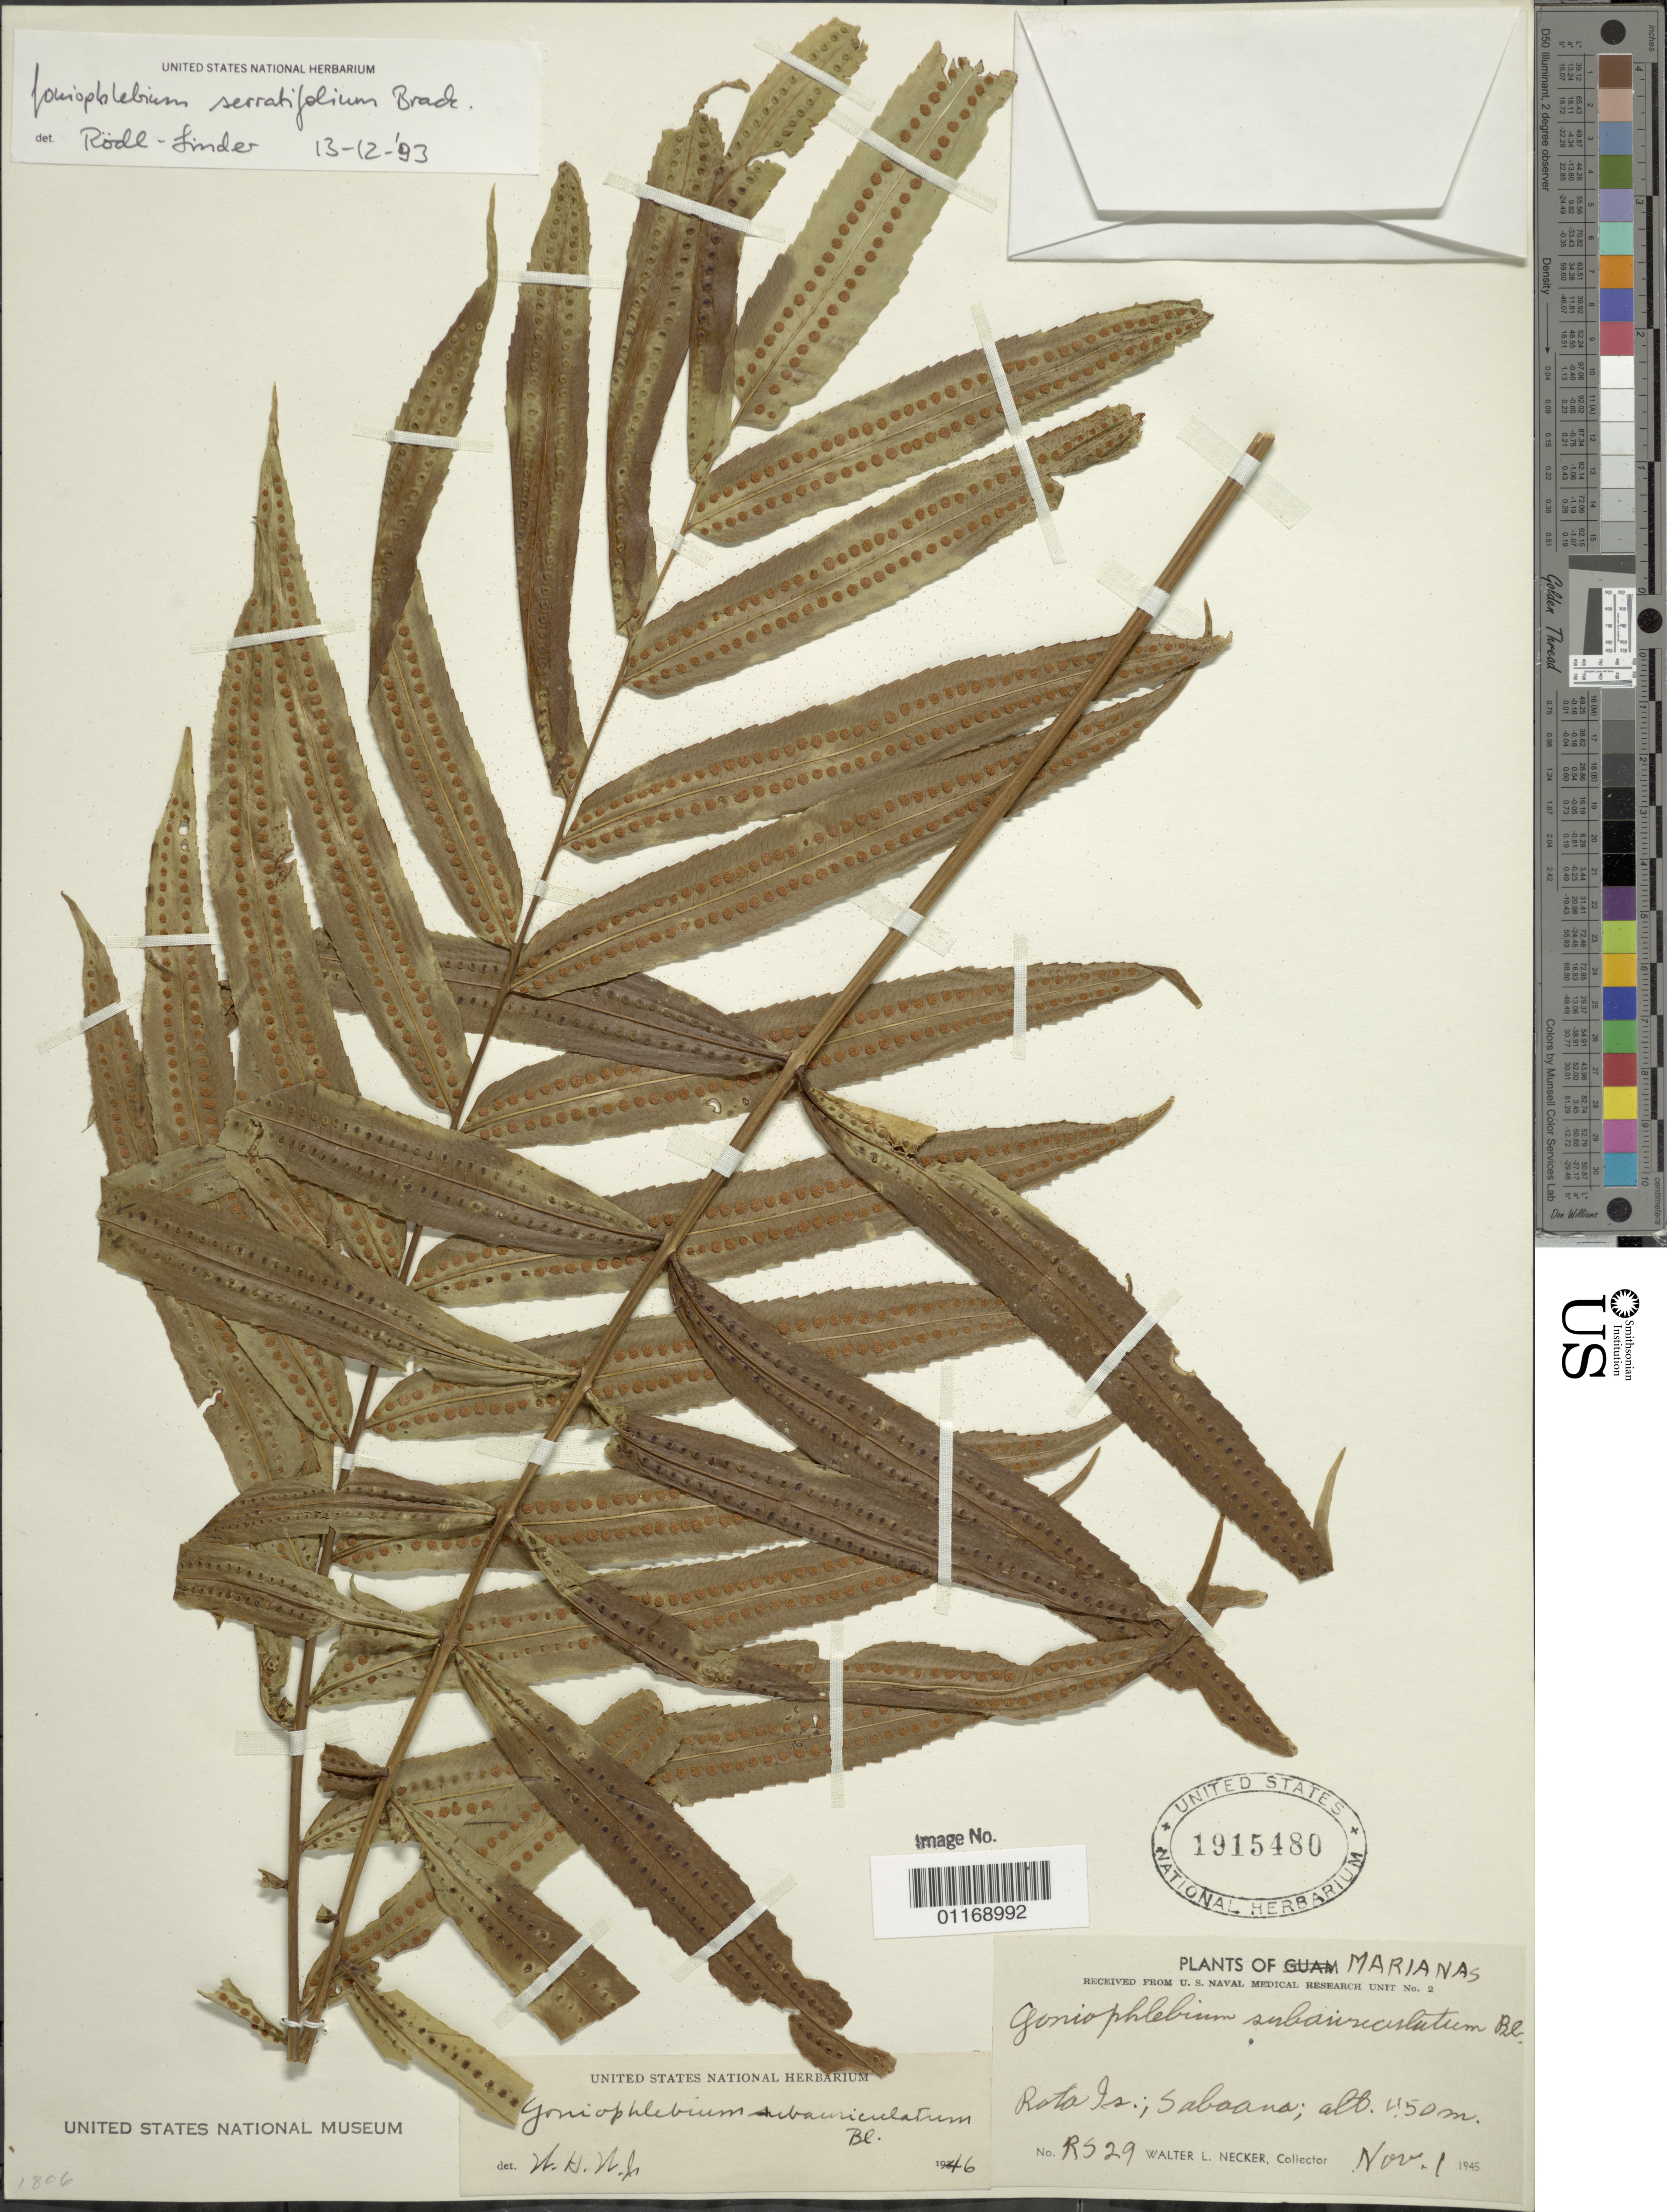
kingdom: Plantae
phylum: Tracheophyta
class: Polypodiopsida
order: Polypodiales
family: Polypodiaceae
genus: Goniophlebium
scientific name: Goniophlebium serratifolium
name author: Brack. in Wilkes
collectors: W. L. Necker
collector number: R529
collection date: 1945-11-01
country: Northern Mariana Islands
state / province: Rota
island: Rota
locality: Sabana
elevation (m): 450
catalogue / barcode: US 1915480